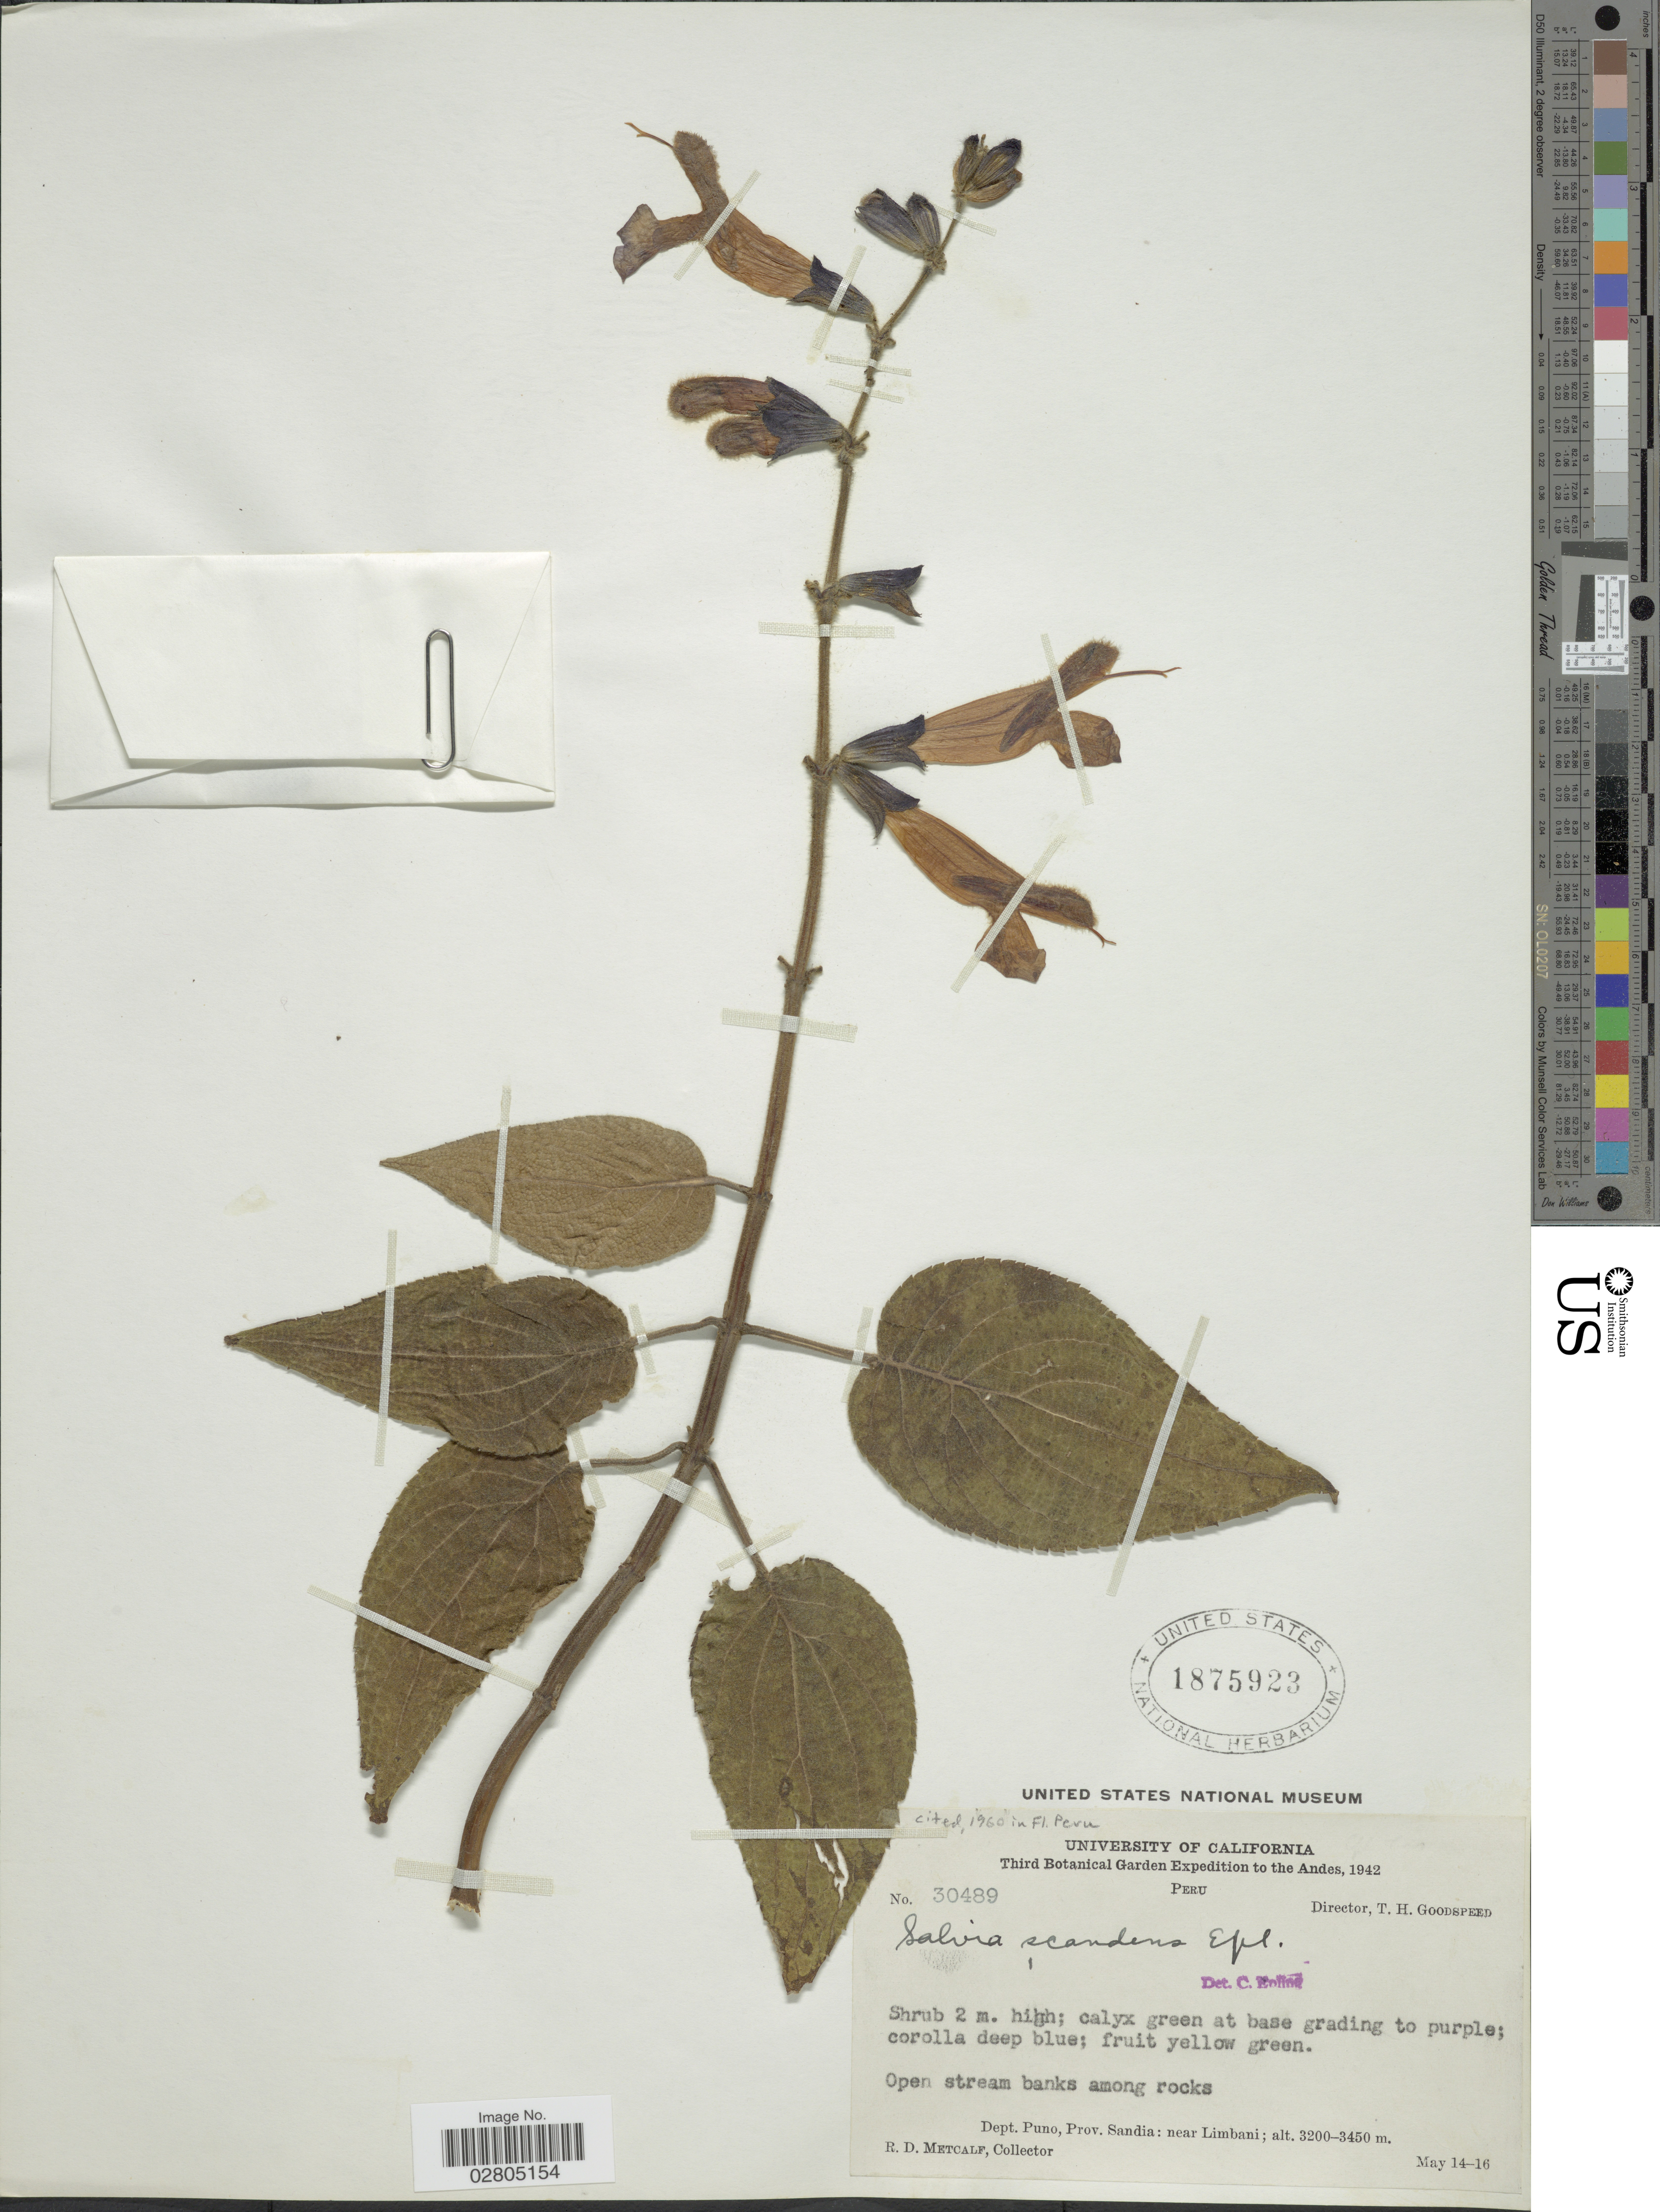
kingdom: Plantae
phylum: Tracheophyta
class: Magnoliopsida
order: Lamiales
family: Lamiaceae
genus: Salvia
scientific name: Salvia scandens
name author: Epling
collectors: R. D. Metcalf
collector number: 30489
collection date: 1942-05-14/1942-05-16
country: Peru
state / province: Puno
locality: Andes. Dept. Puno, Prov. Sandia, near Limbani.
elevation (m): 3200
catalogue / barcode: US 1875923